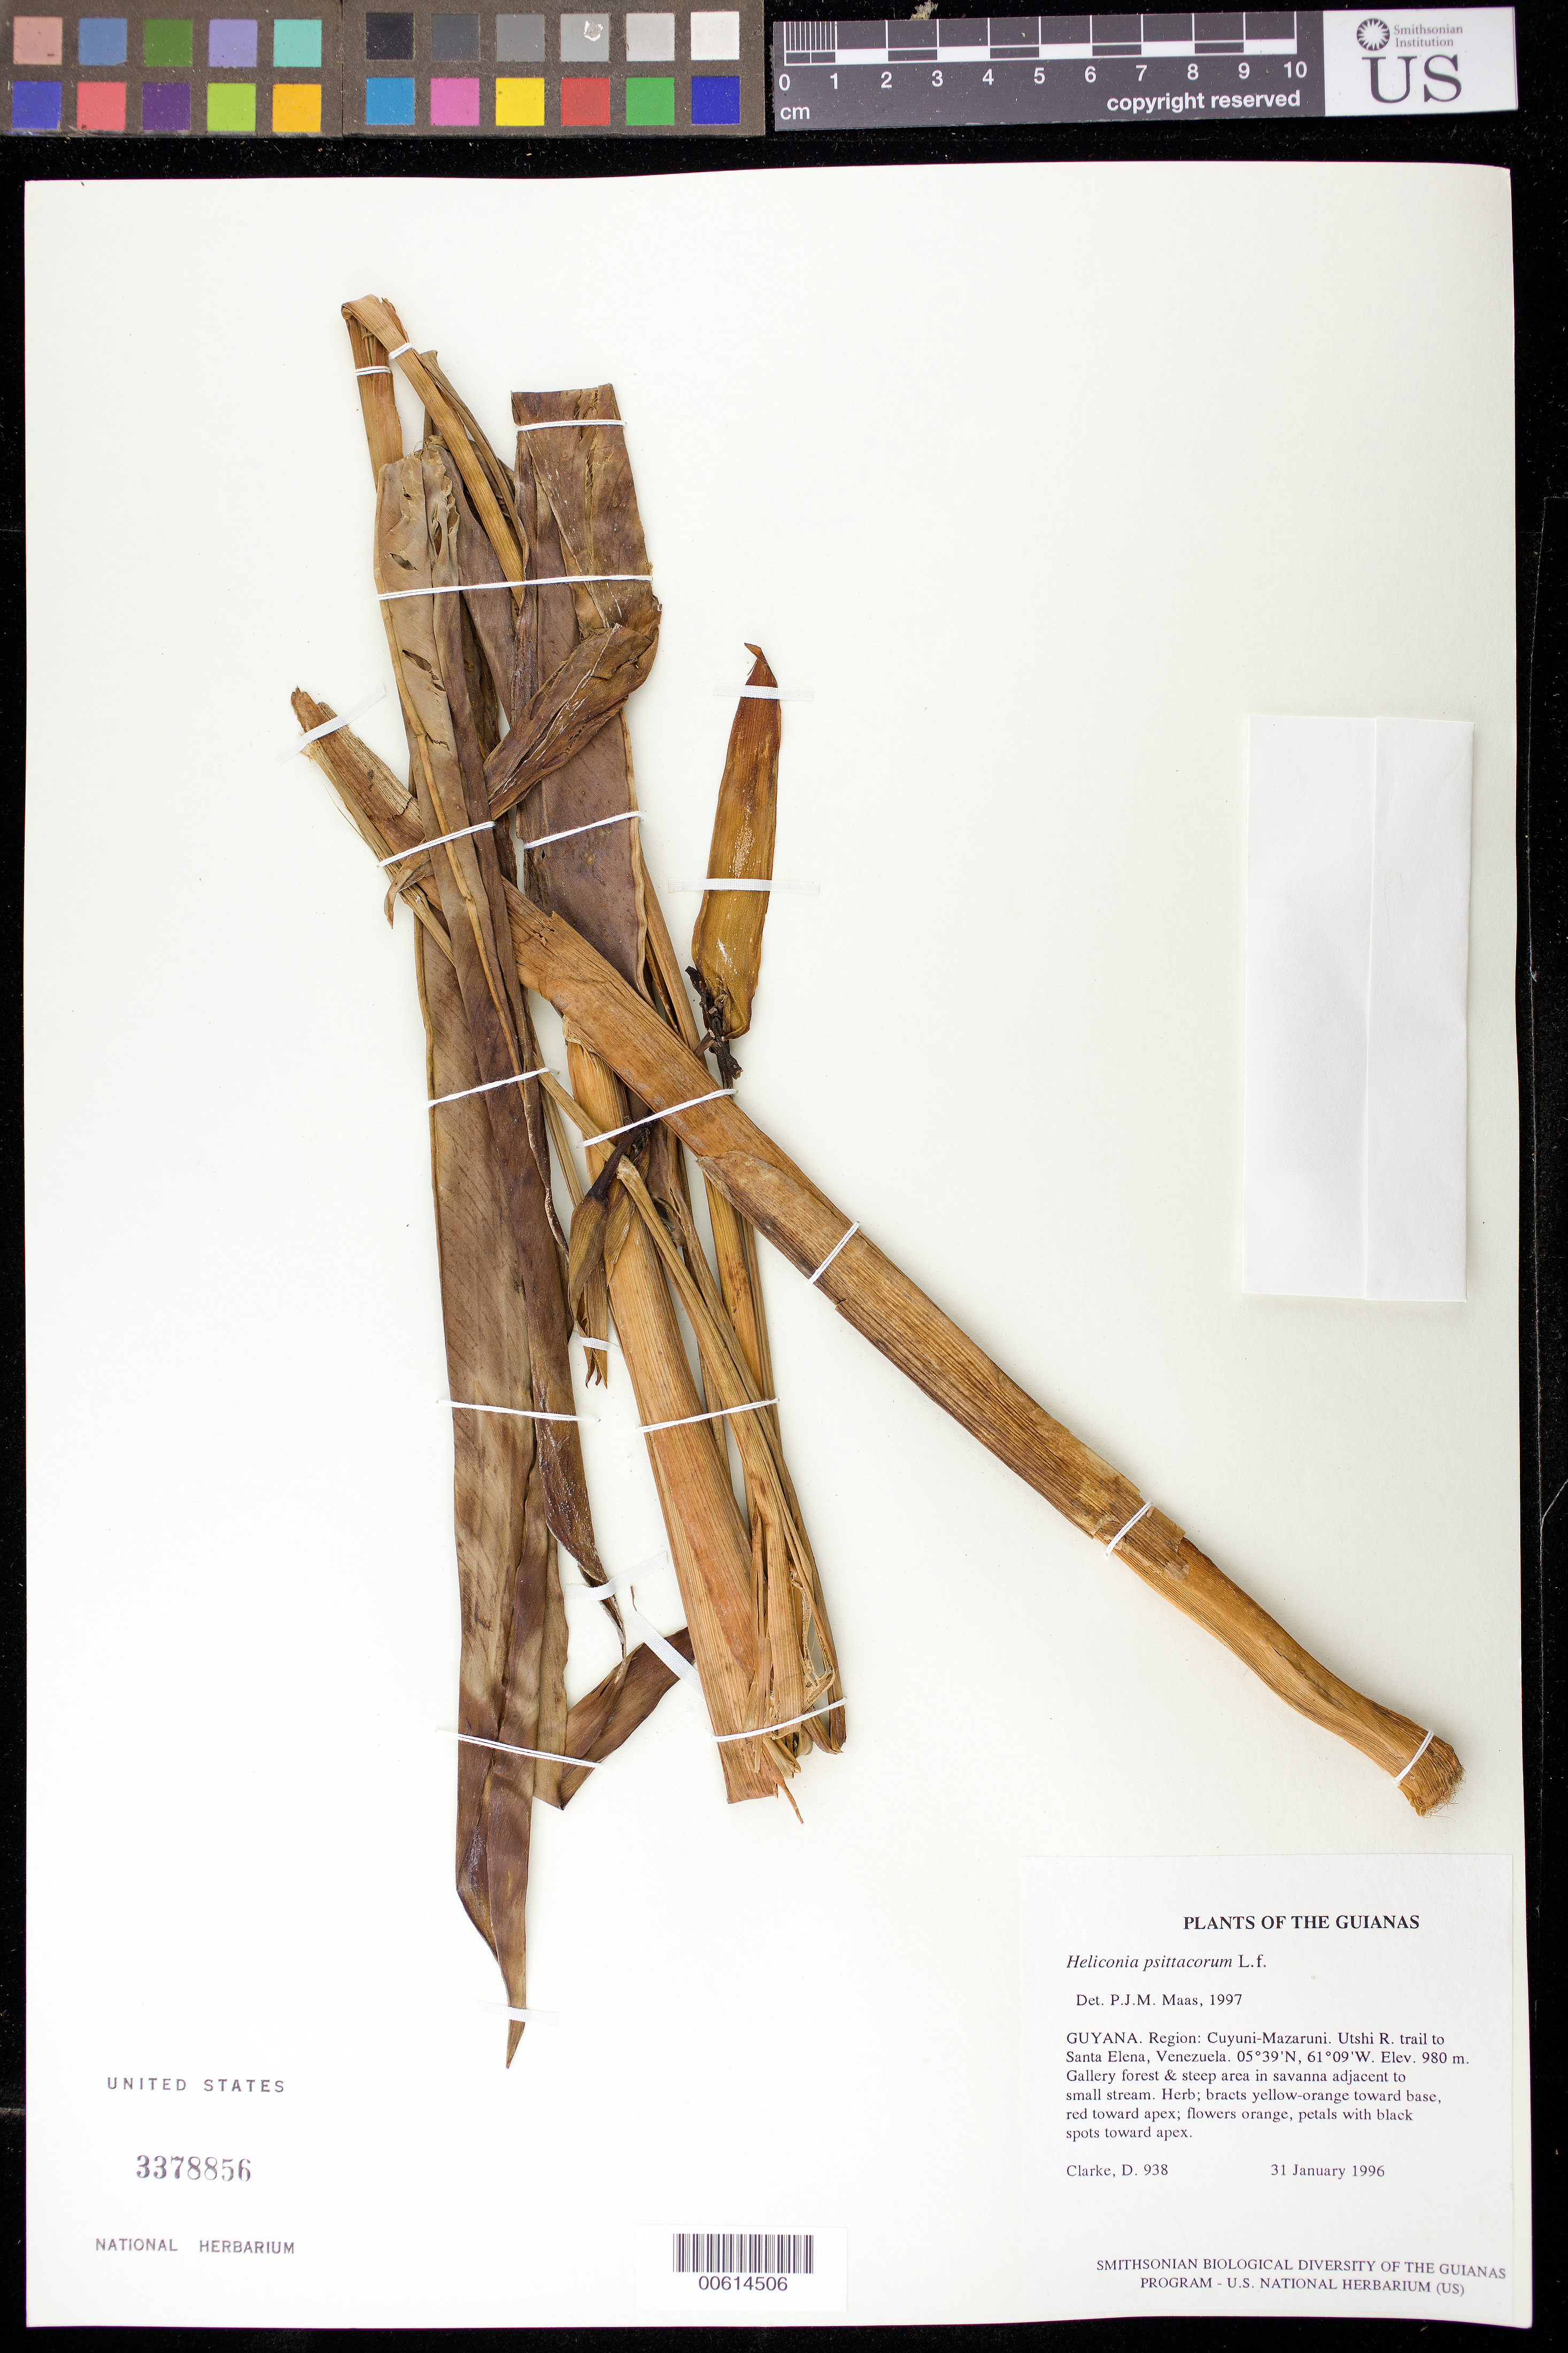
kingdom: Plantae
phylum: Tracheophyta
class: Liliopsida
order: Zingiberales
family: Heliconiaceae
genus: Heliconia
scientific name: Heliconia psittacorum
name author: L. f.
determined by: Maas, Paul J. M.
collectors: H. D. Clarke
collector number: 938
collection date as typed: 31 January 1996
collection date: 1996-01-31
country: Guyana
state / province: Cuyuni-Mazaruni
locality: Utshi R. trail to Santa Elena, Venezuela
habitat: Gallery forest & steep area in savanna adjacent to small stream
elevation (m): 980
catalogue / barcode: US 3378856